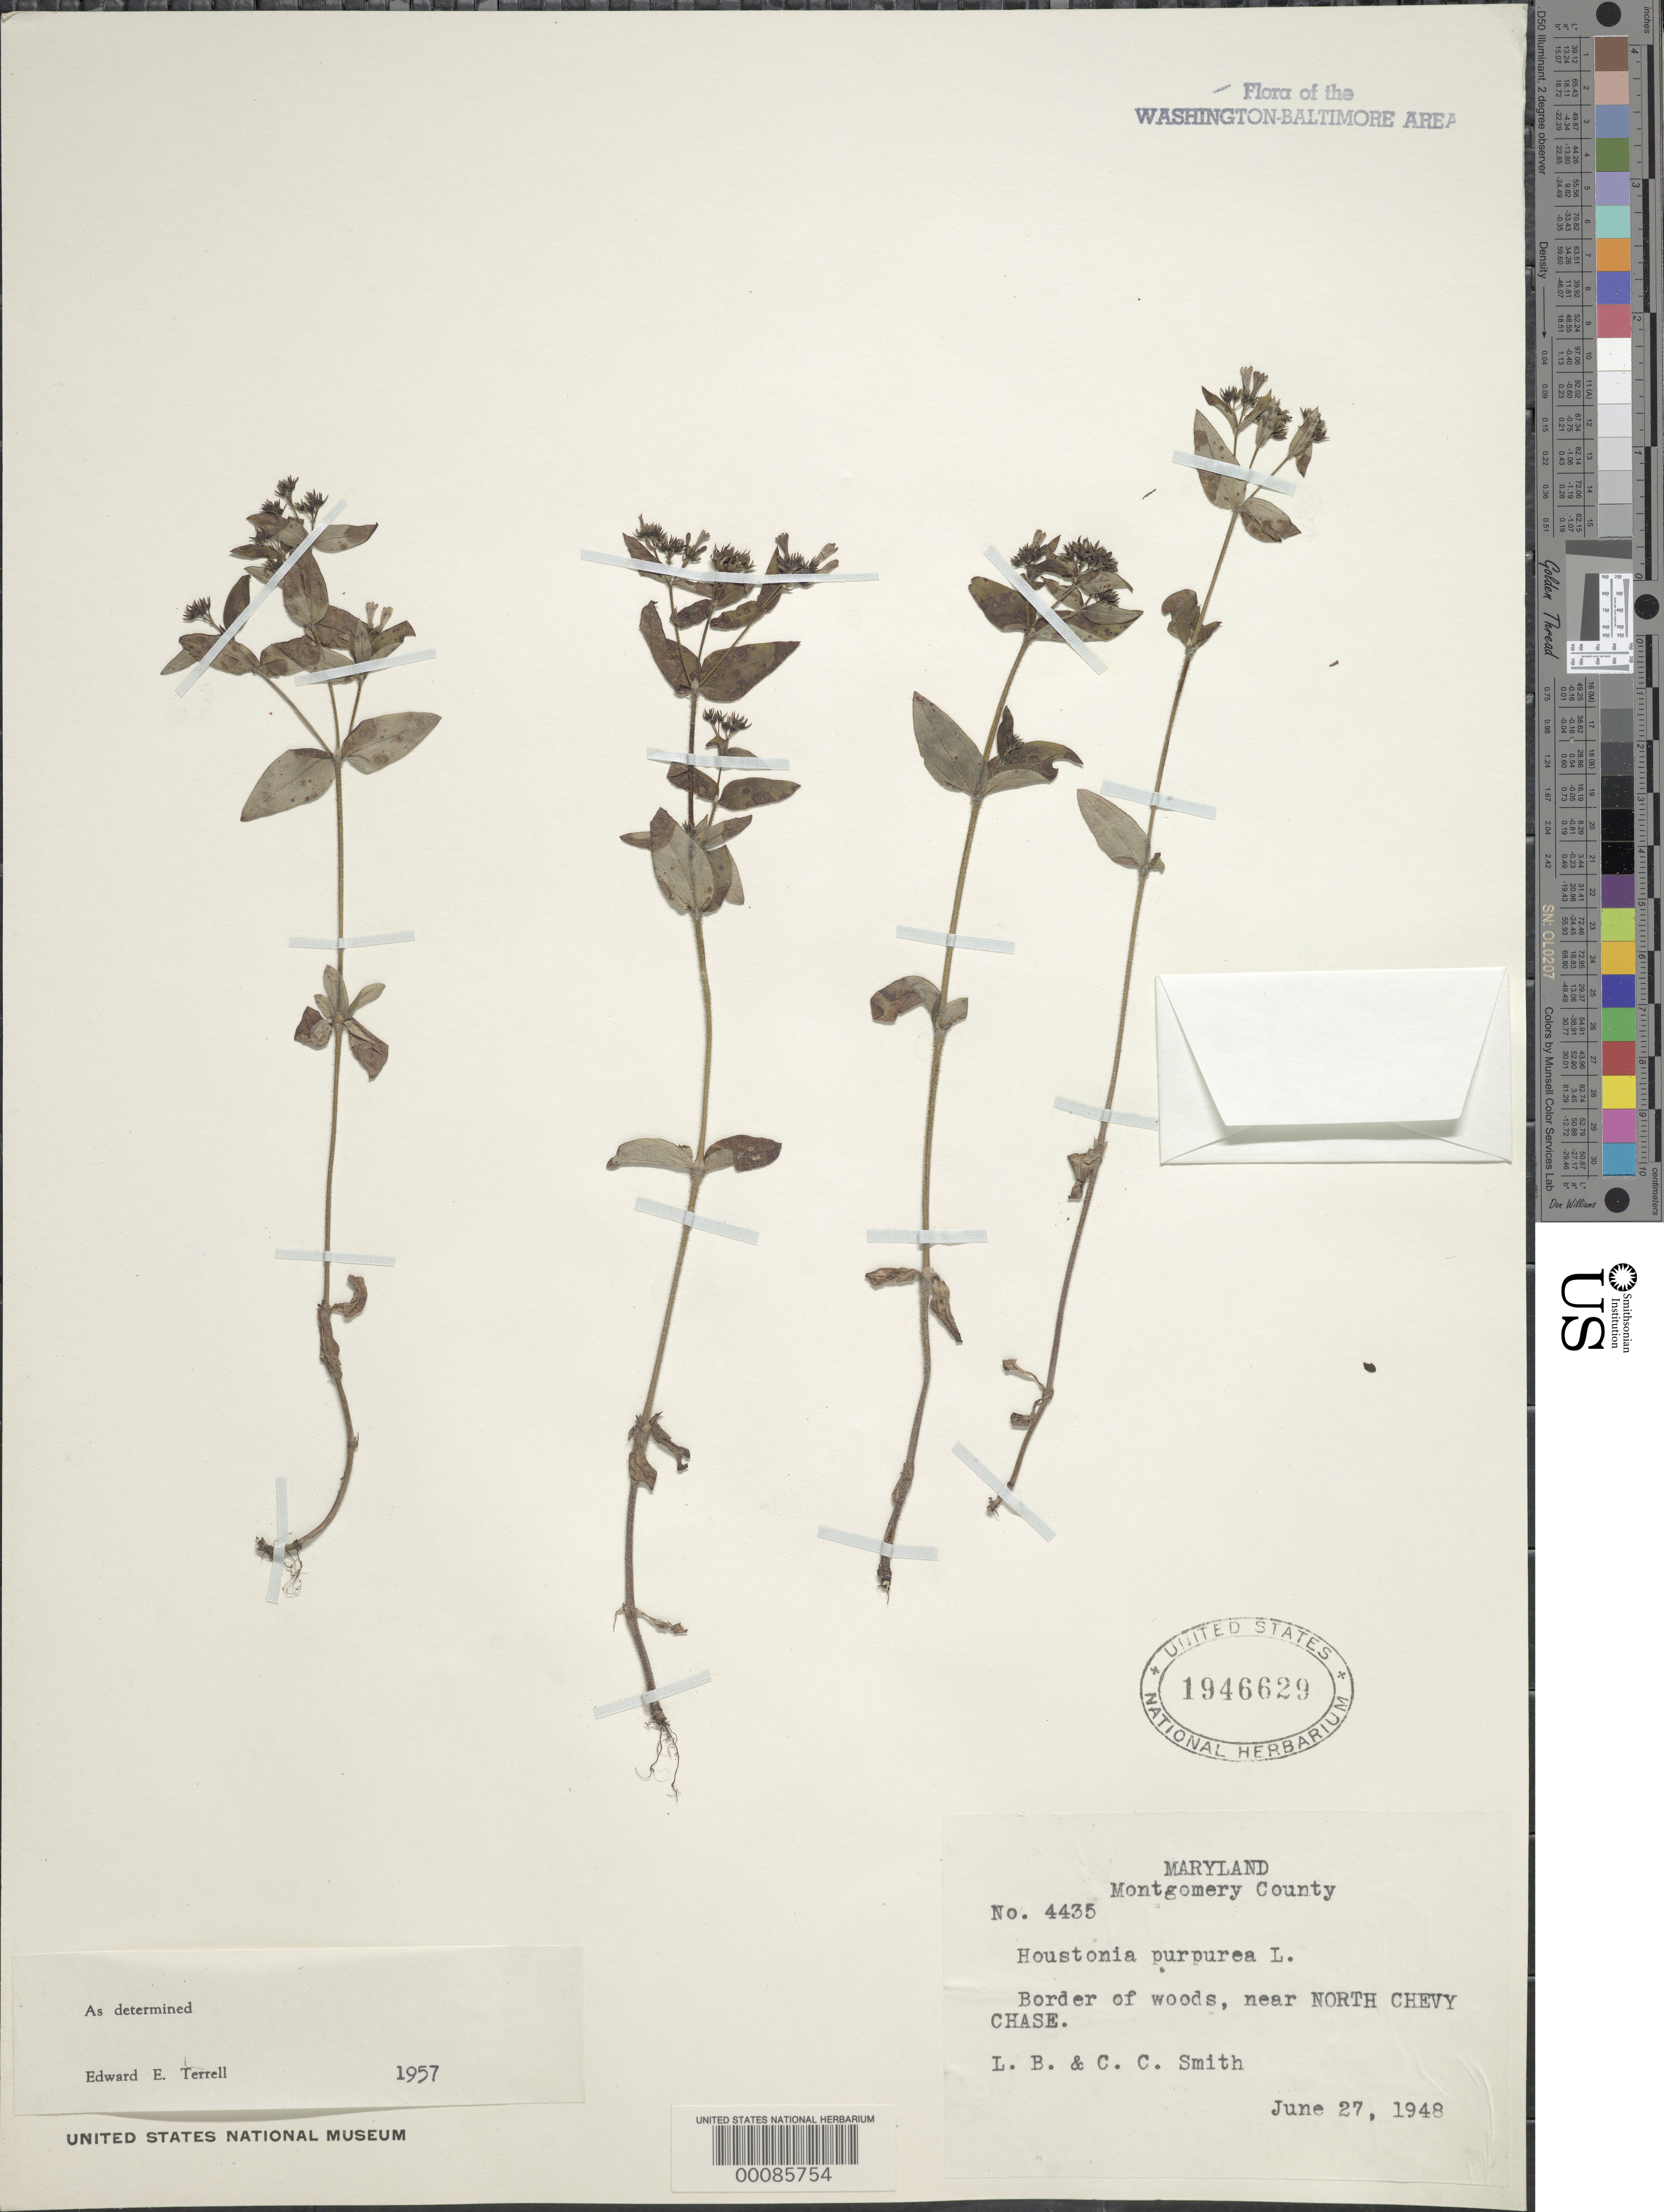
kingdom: Plantae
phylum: Tracheophyta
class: Magnoliopsida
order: Gentianales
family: Rubiaceae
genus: Houstonia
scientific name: Houstonia purpurea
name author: L.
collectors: L. Smith & C. C. Smith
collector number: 4435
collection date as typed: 27 Jun 1948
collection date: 1948-06-27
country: United States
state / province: Maryland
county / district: Montgomery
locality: North Chevy Chase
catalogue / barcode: US 1946629